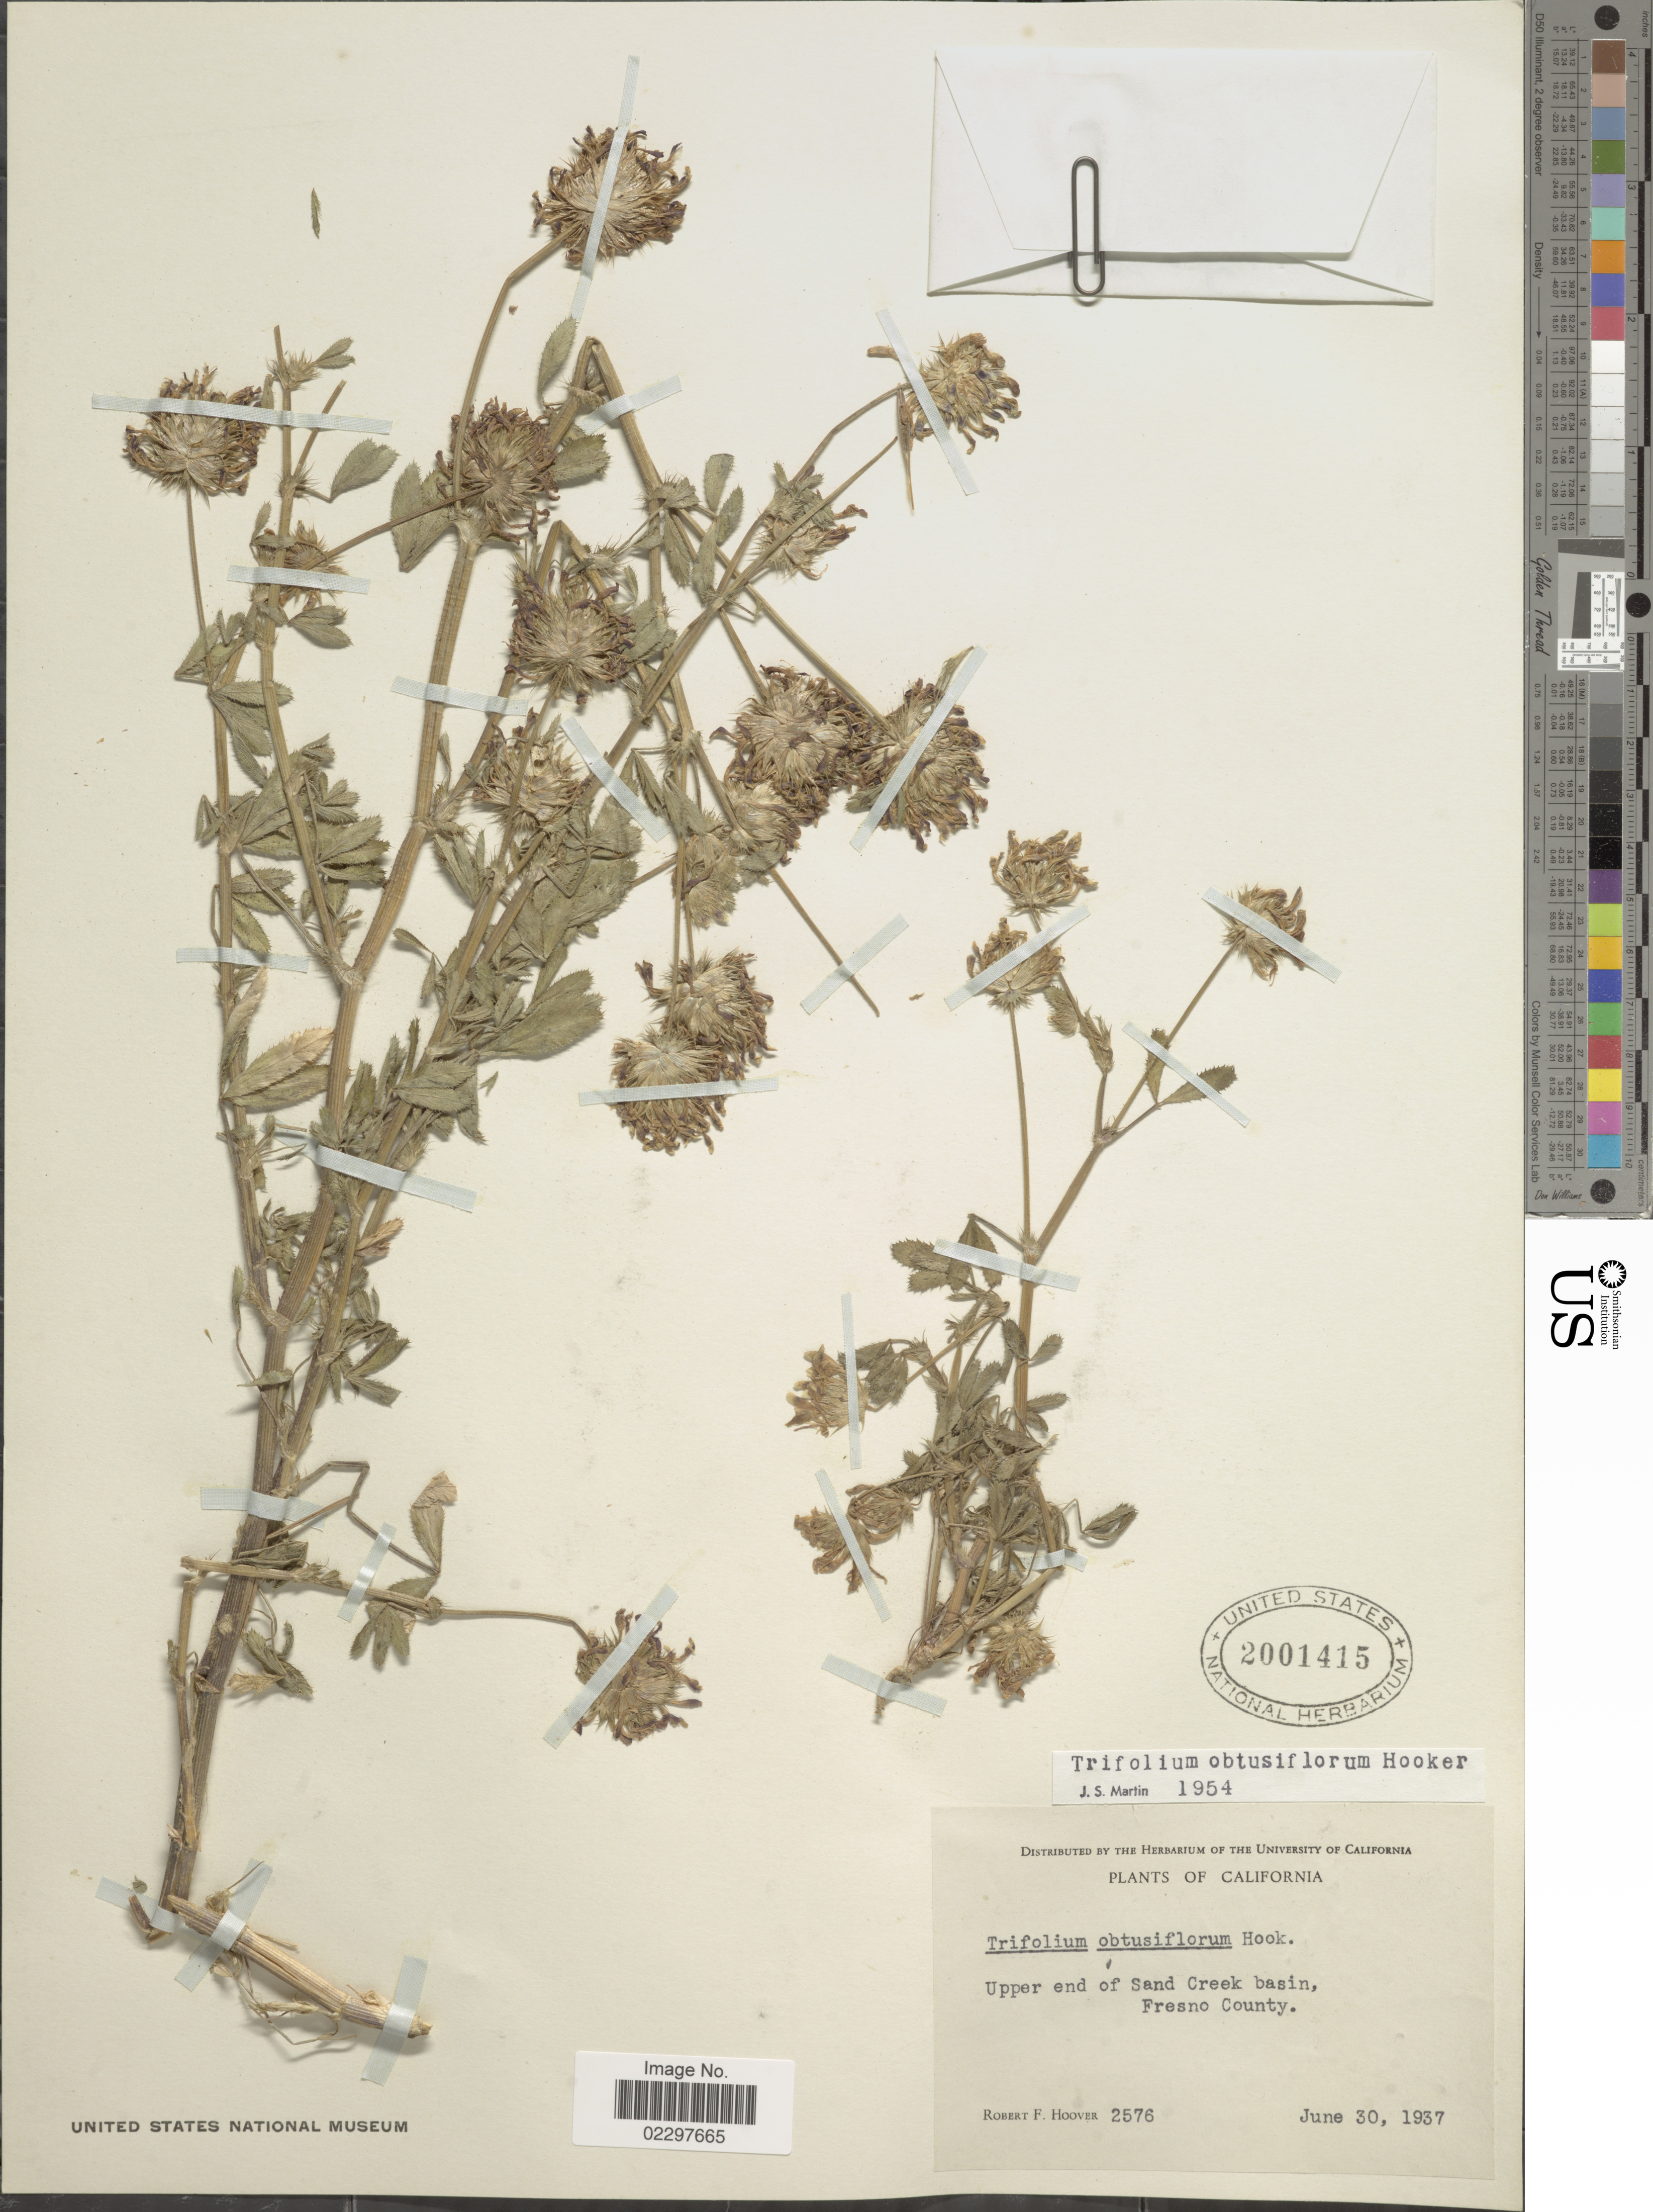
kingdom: Plantae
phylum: Tracheophyta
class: Magnoliopsida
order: Fabales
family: Fabaceae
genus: Trifolium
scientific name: Trifolium obtusiflorum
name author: Hook.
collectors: R. F. Hoover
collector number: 2576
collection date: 1937-06-30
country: United States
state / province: California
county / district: Fresno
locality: Upper end of Sand Creek basin, Fresno County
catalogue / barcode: US 2001415